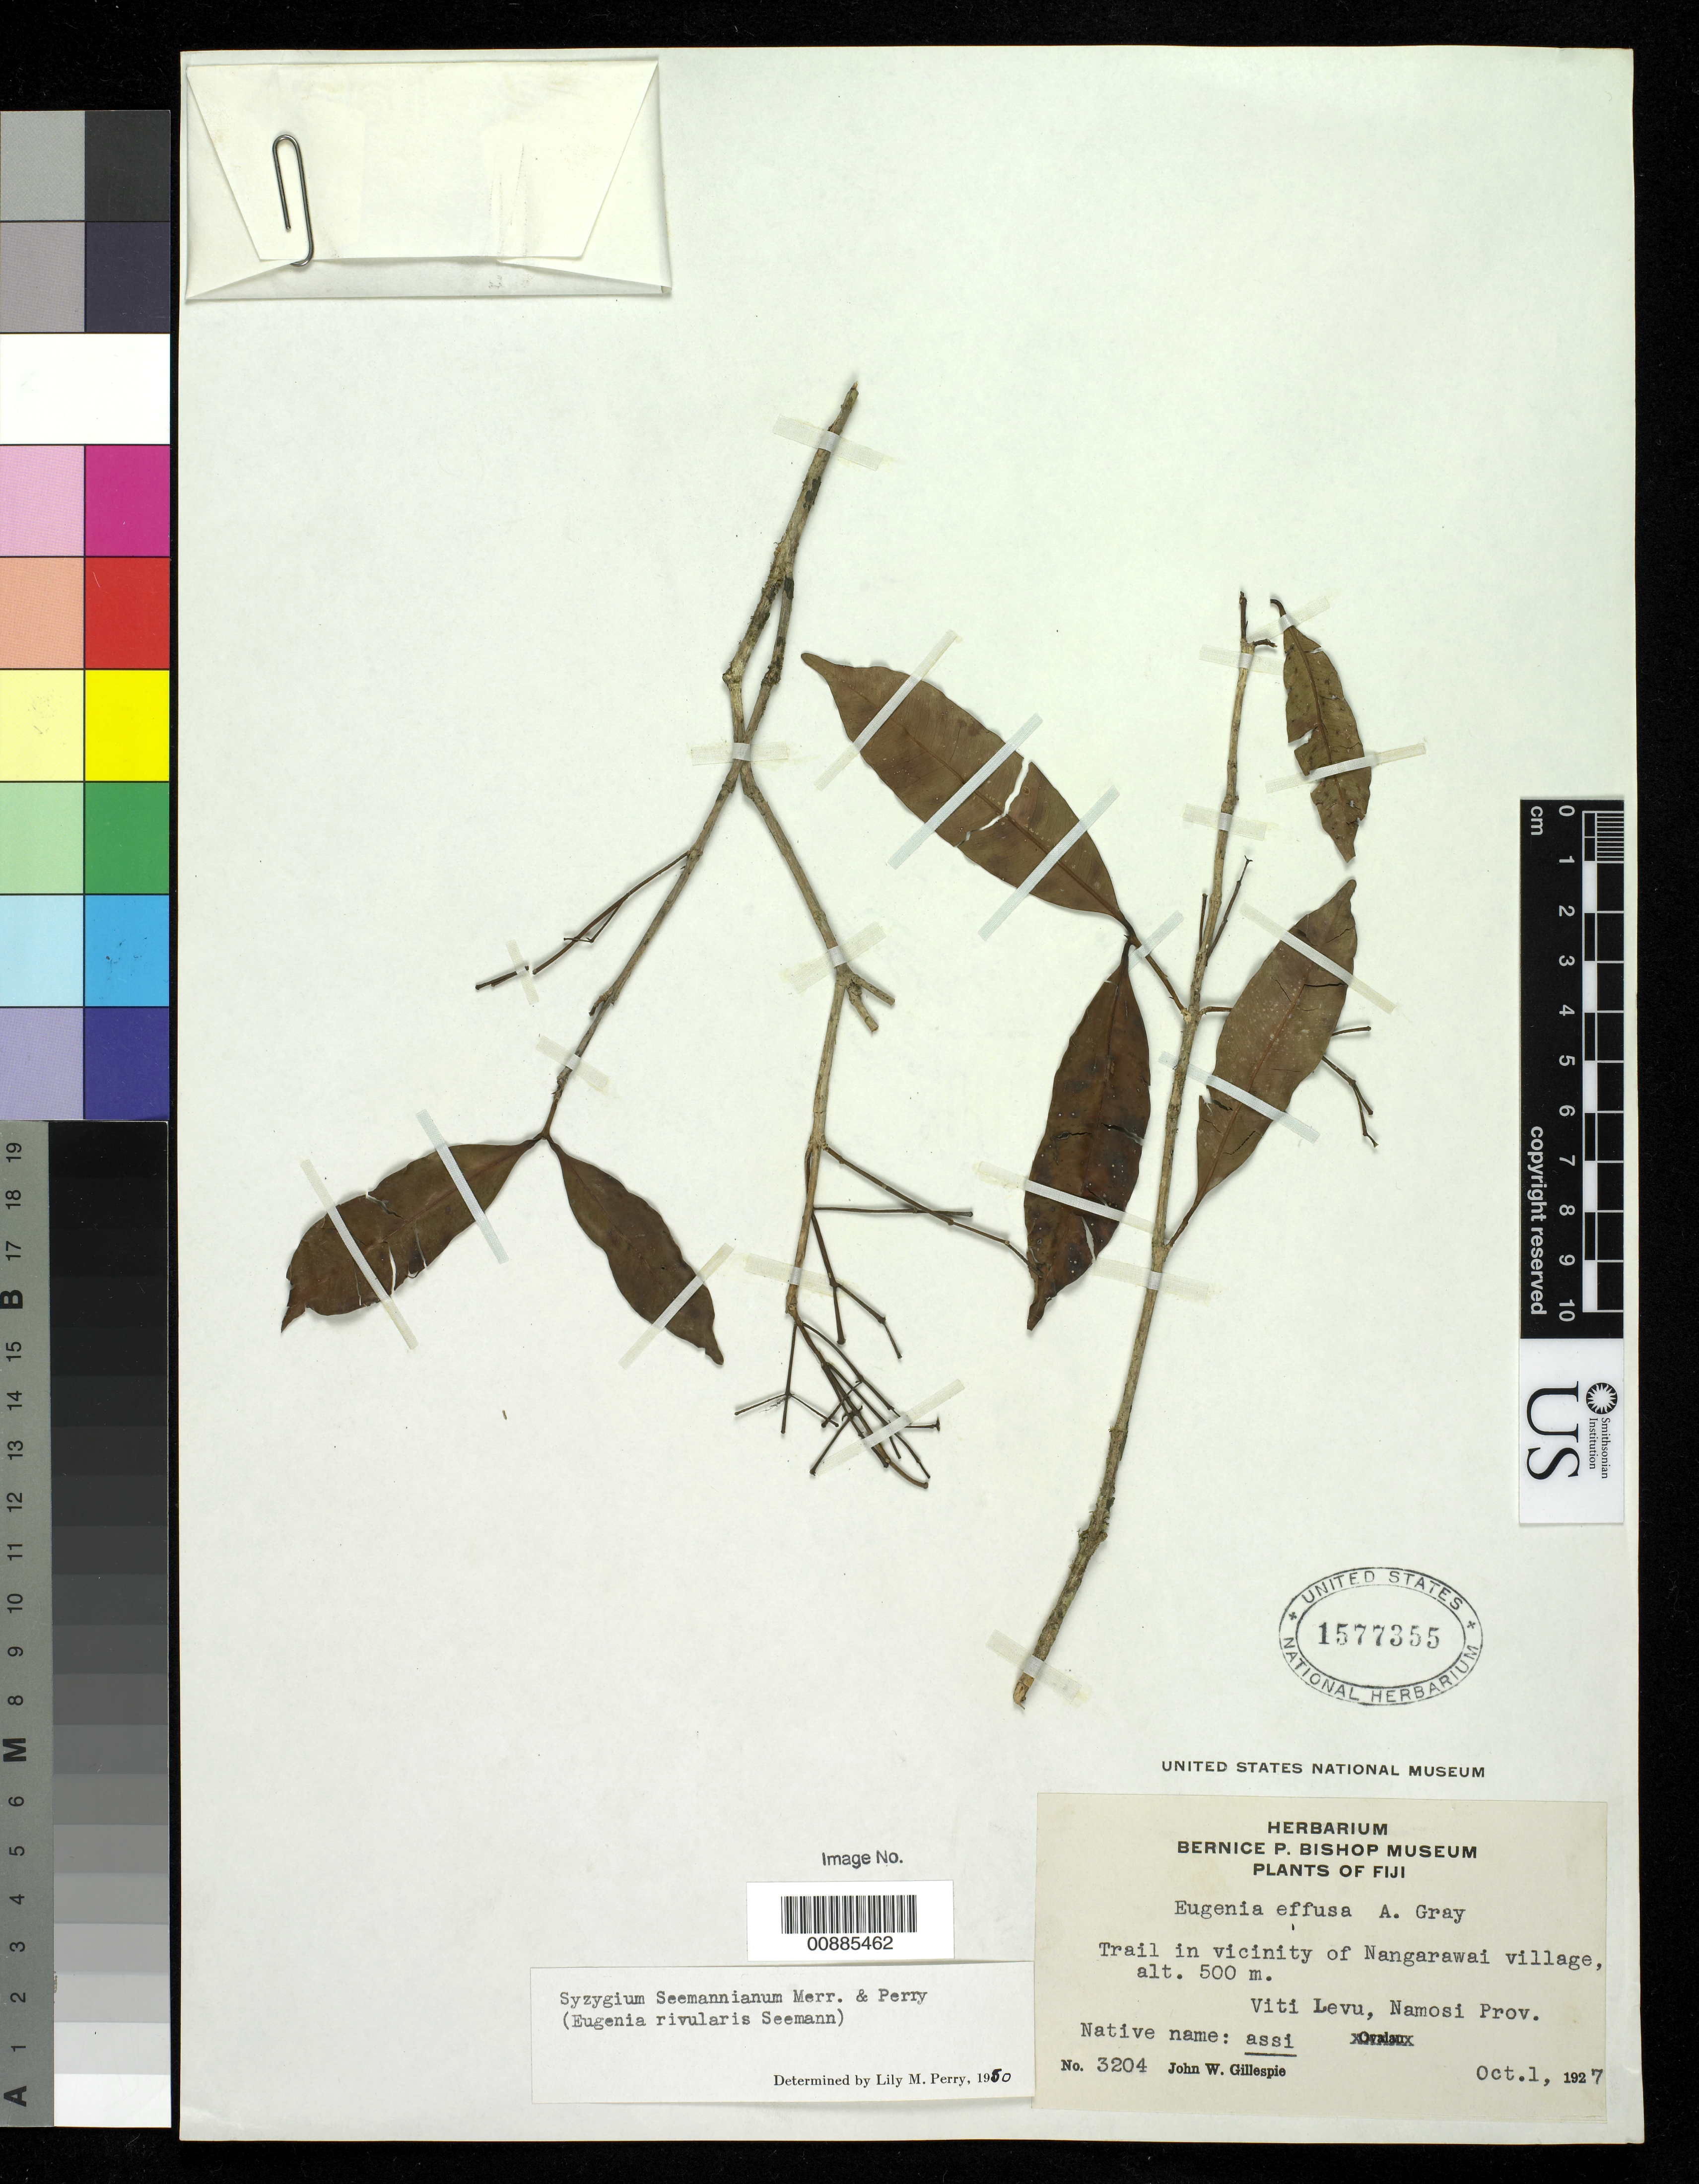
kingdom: Plantae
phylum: Tracheophyta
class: Magnoliopsida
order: Myrtales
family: Myrtaceae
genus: Syzygium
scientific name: Syzygium seemannianum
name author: Merr. & L.M. Perry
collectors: J. W. Gillespie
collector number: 3204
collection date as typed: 01 Oct 1927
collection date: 1927-10-01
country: Fiji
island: Viti Levu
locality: trail in vicinity of Nangarawai village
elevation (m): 500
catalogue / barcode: US 1577355